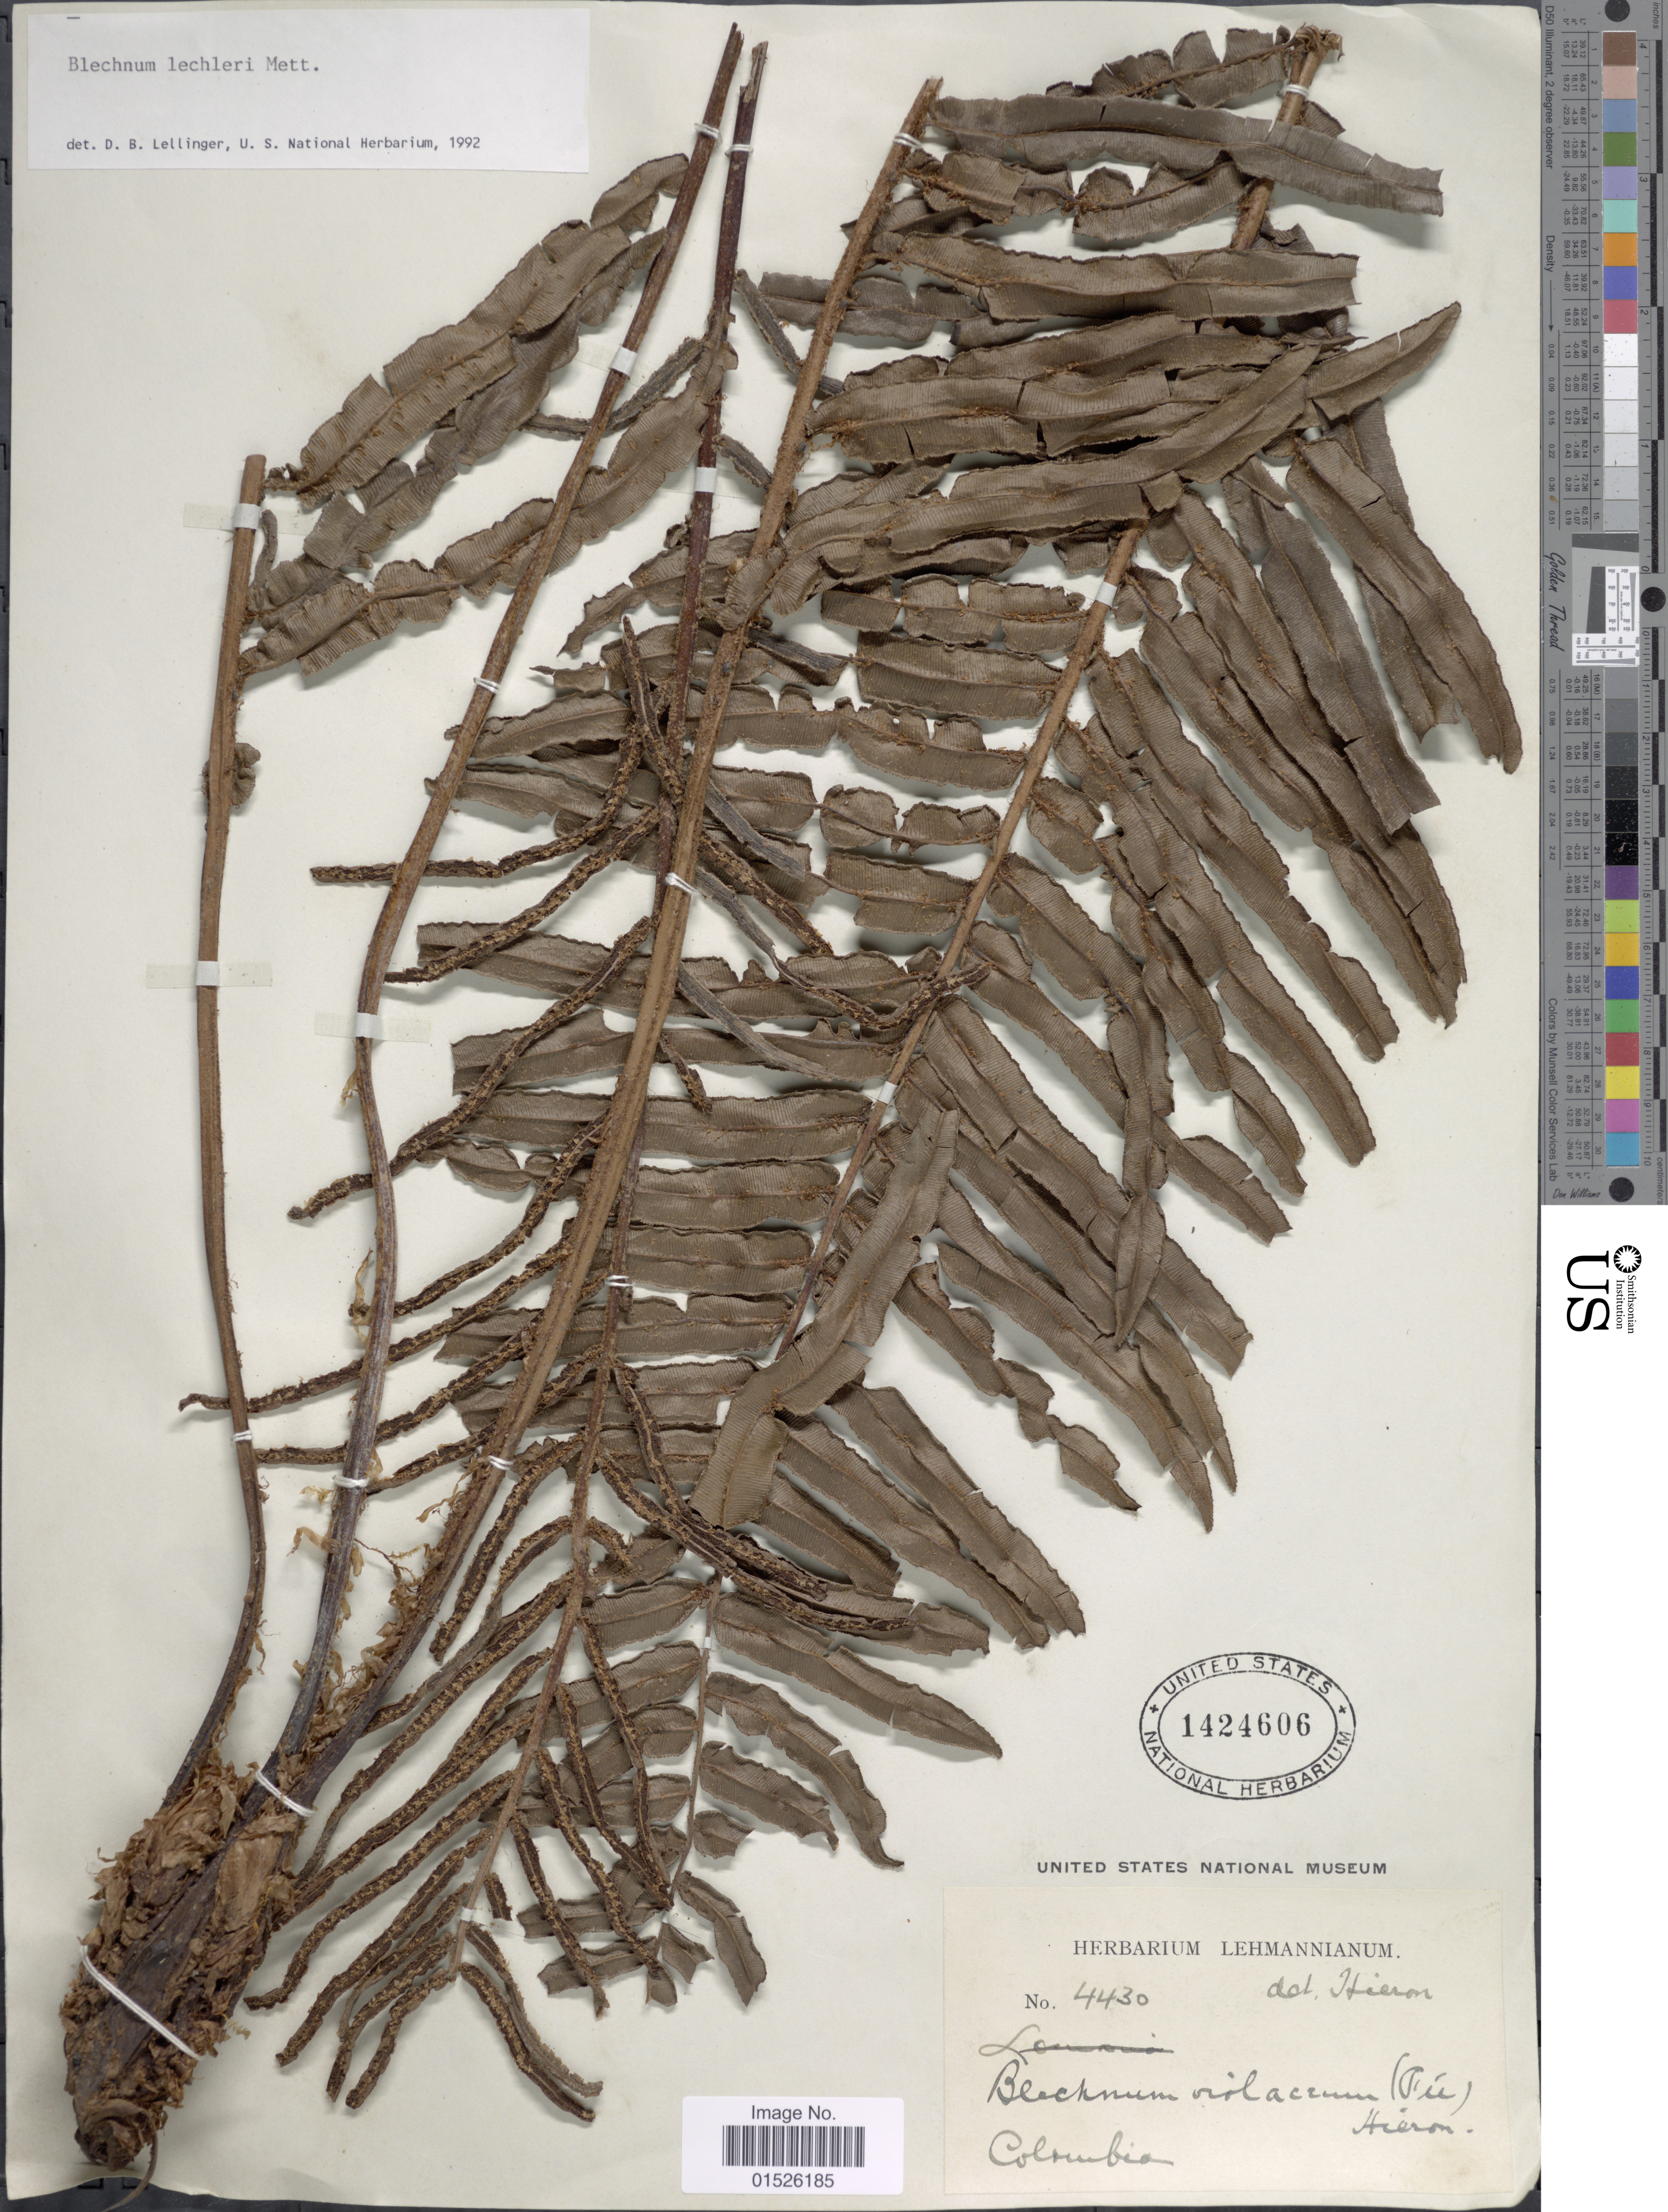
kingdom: Plantae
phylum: Tracheophyta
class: Polypodiopsida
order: Polypodiales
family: Blechnaceae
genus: Blechnum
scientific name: Blechnum lechleri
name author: Mett.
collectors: ex herb. Lehmannianum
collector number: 4430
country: Colombia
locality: Colombia.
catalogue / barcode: US 1424606